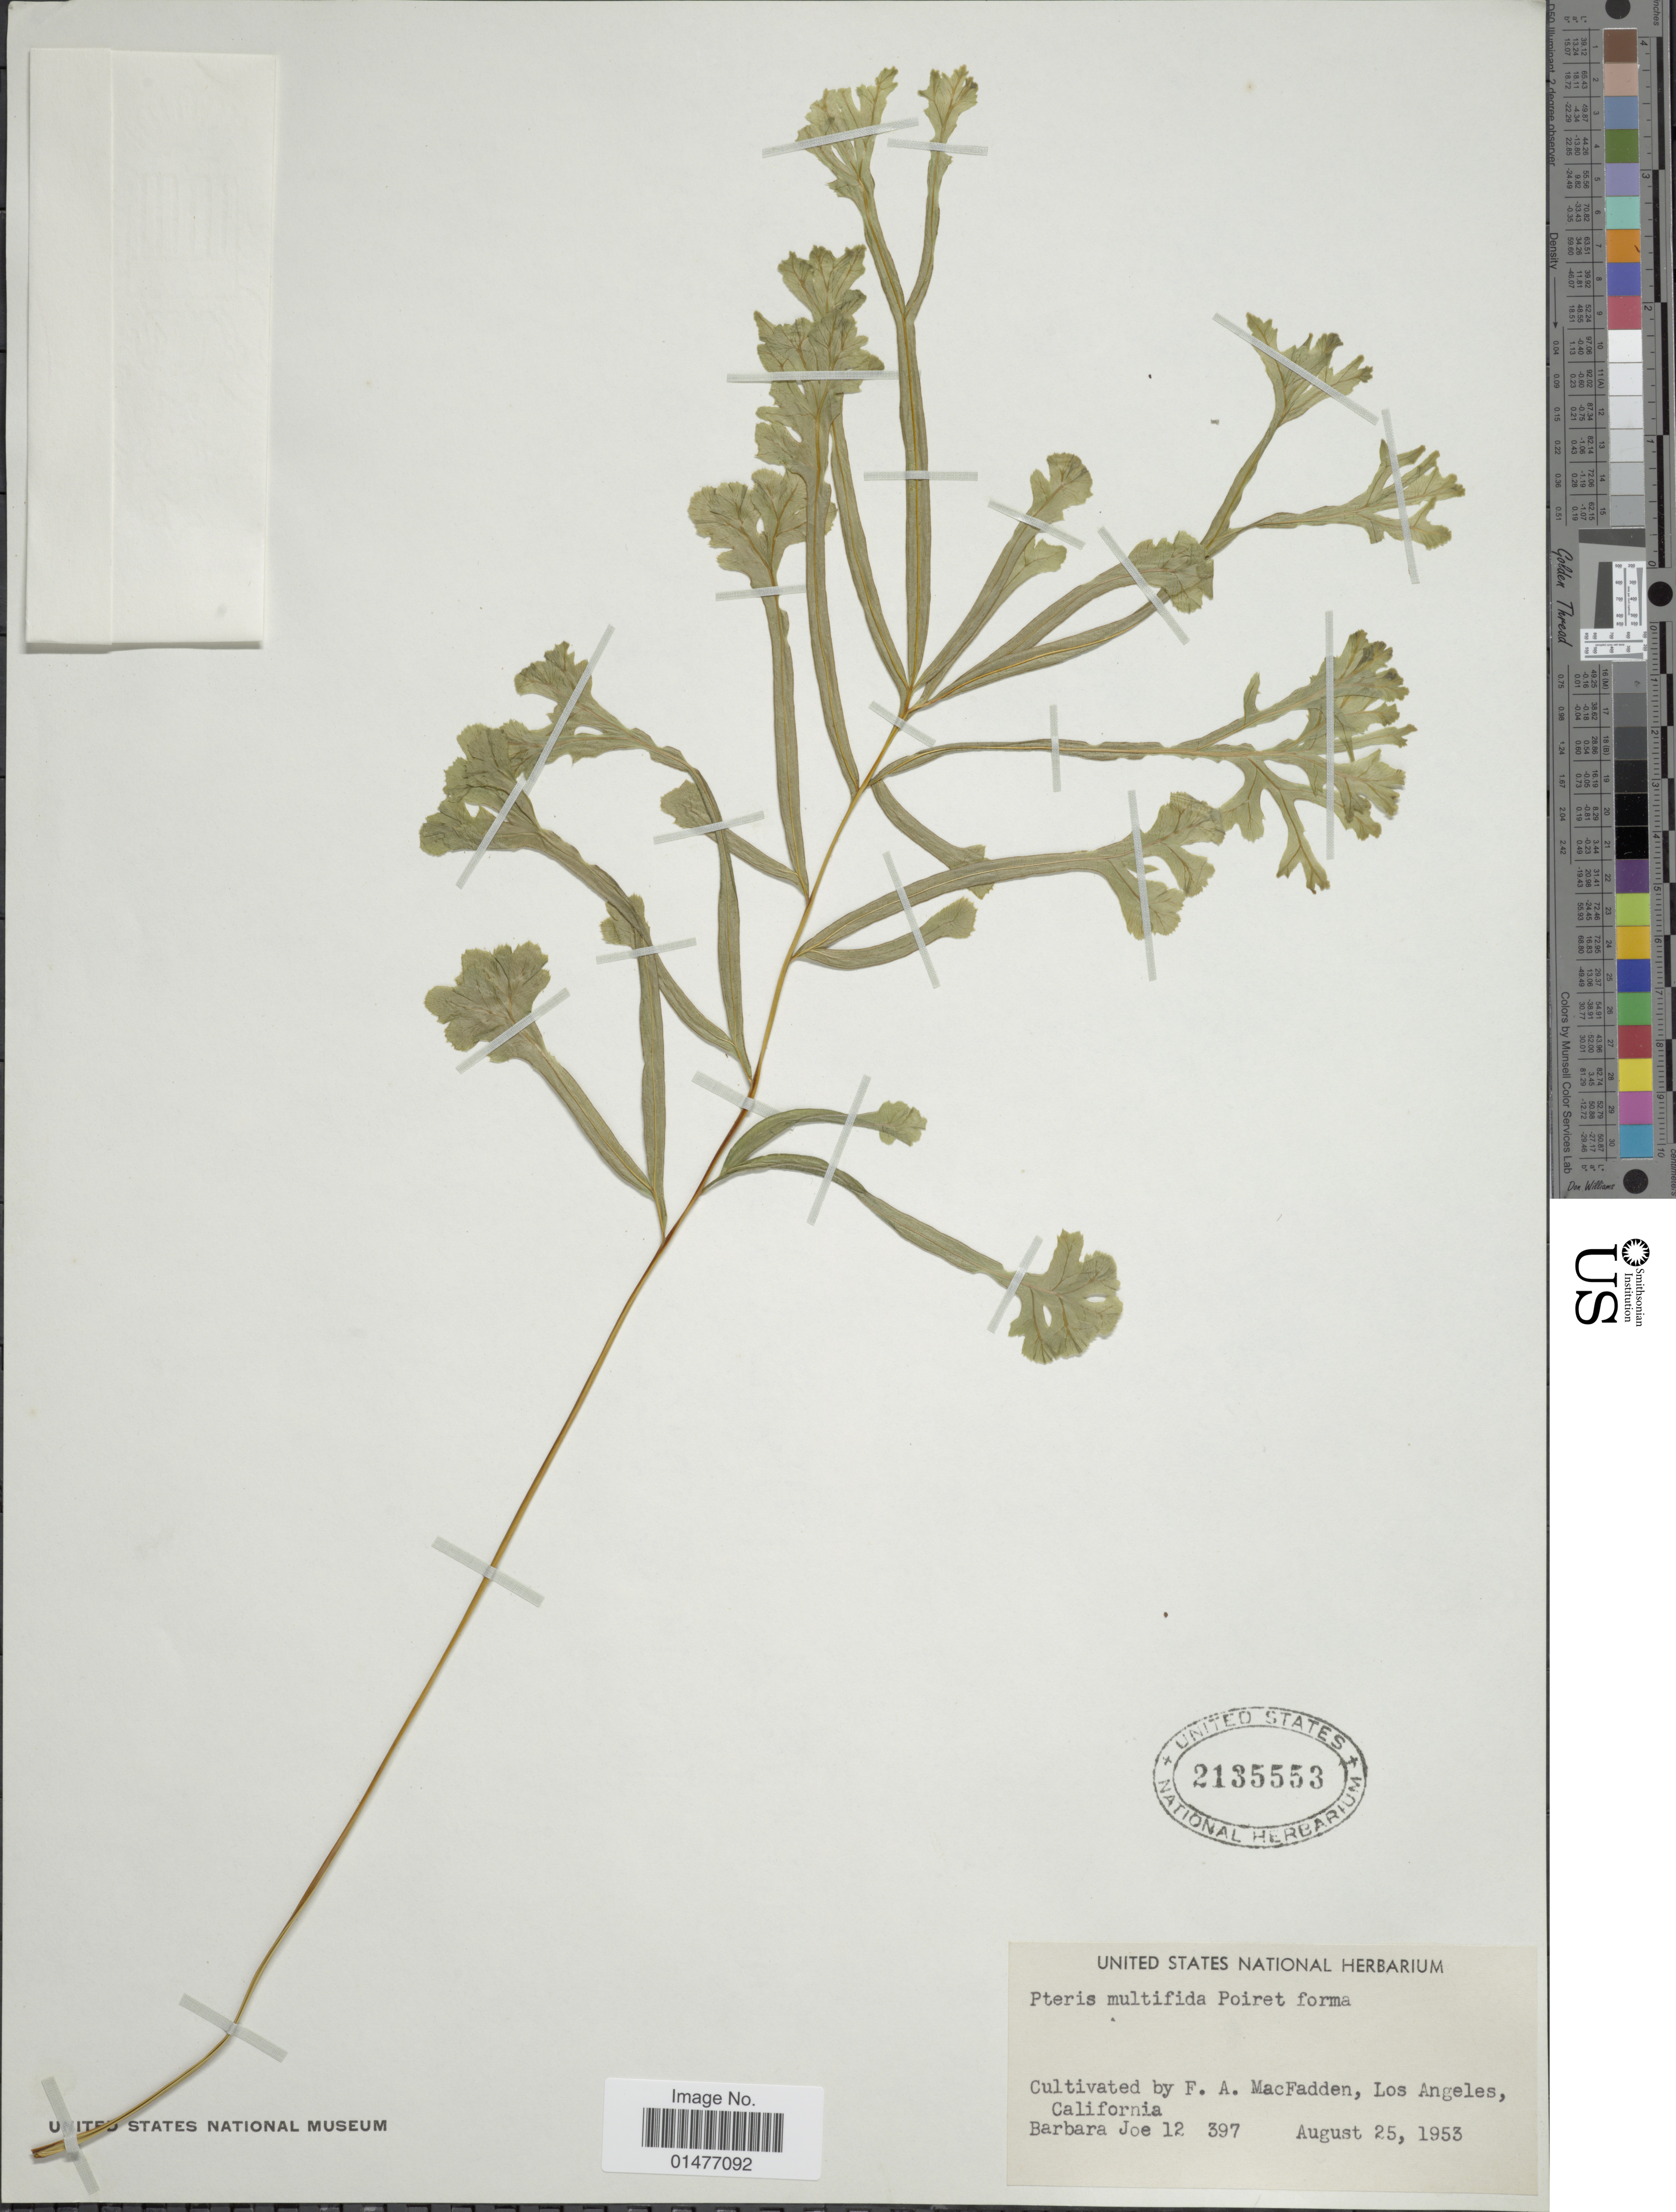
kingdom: Plantae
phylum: Tracheophyta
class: Polypodiopsida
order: Polypodiales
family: Pteridaceae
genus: Pteris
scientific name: Pteris multifida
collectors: B. Joe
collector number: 12397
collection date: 1953-08-25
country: United States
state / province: California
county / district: Los Angeles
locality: Cultivated by F.A. Macfadden, Los Angeles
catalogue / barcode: US 2135553